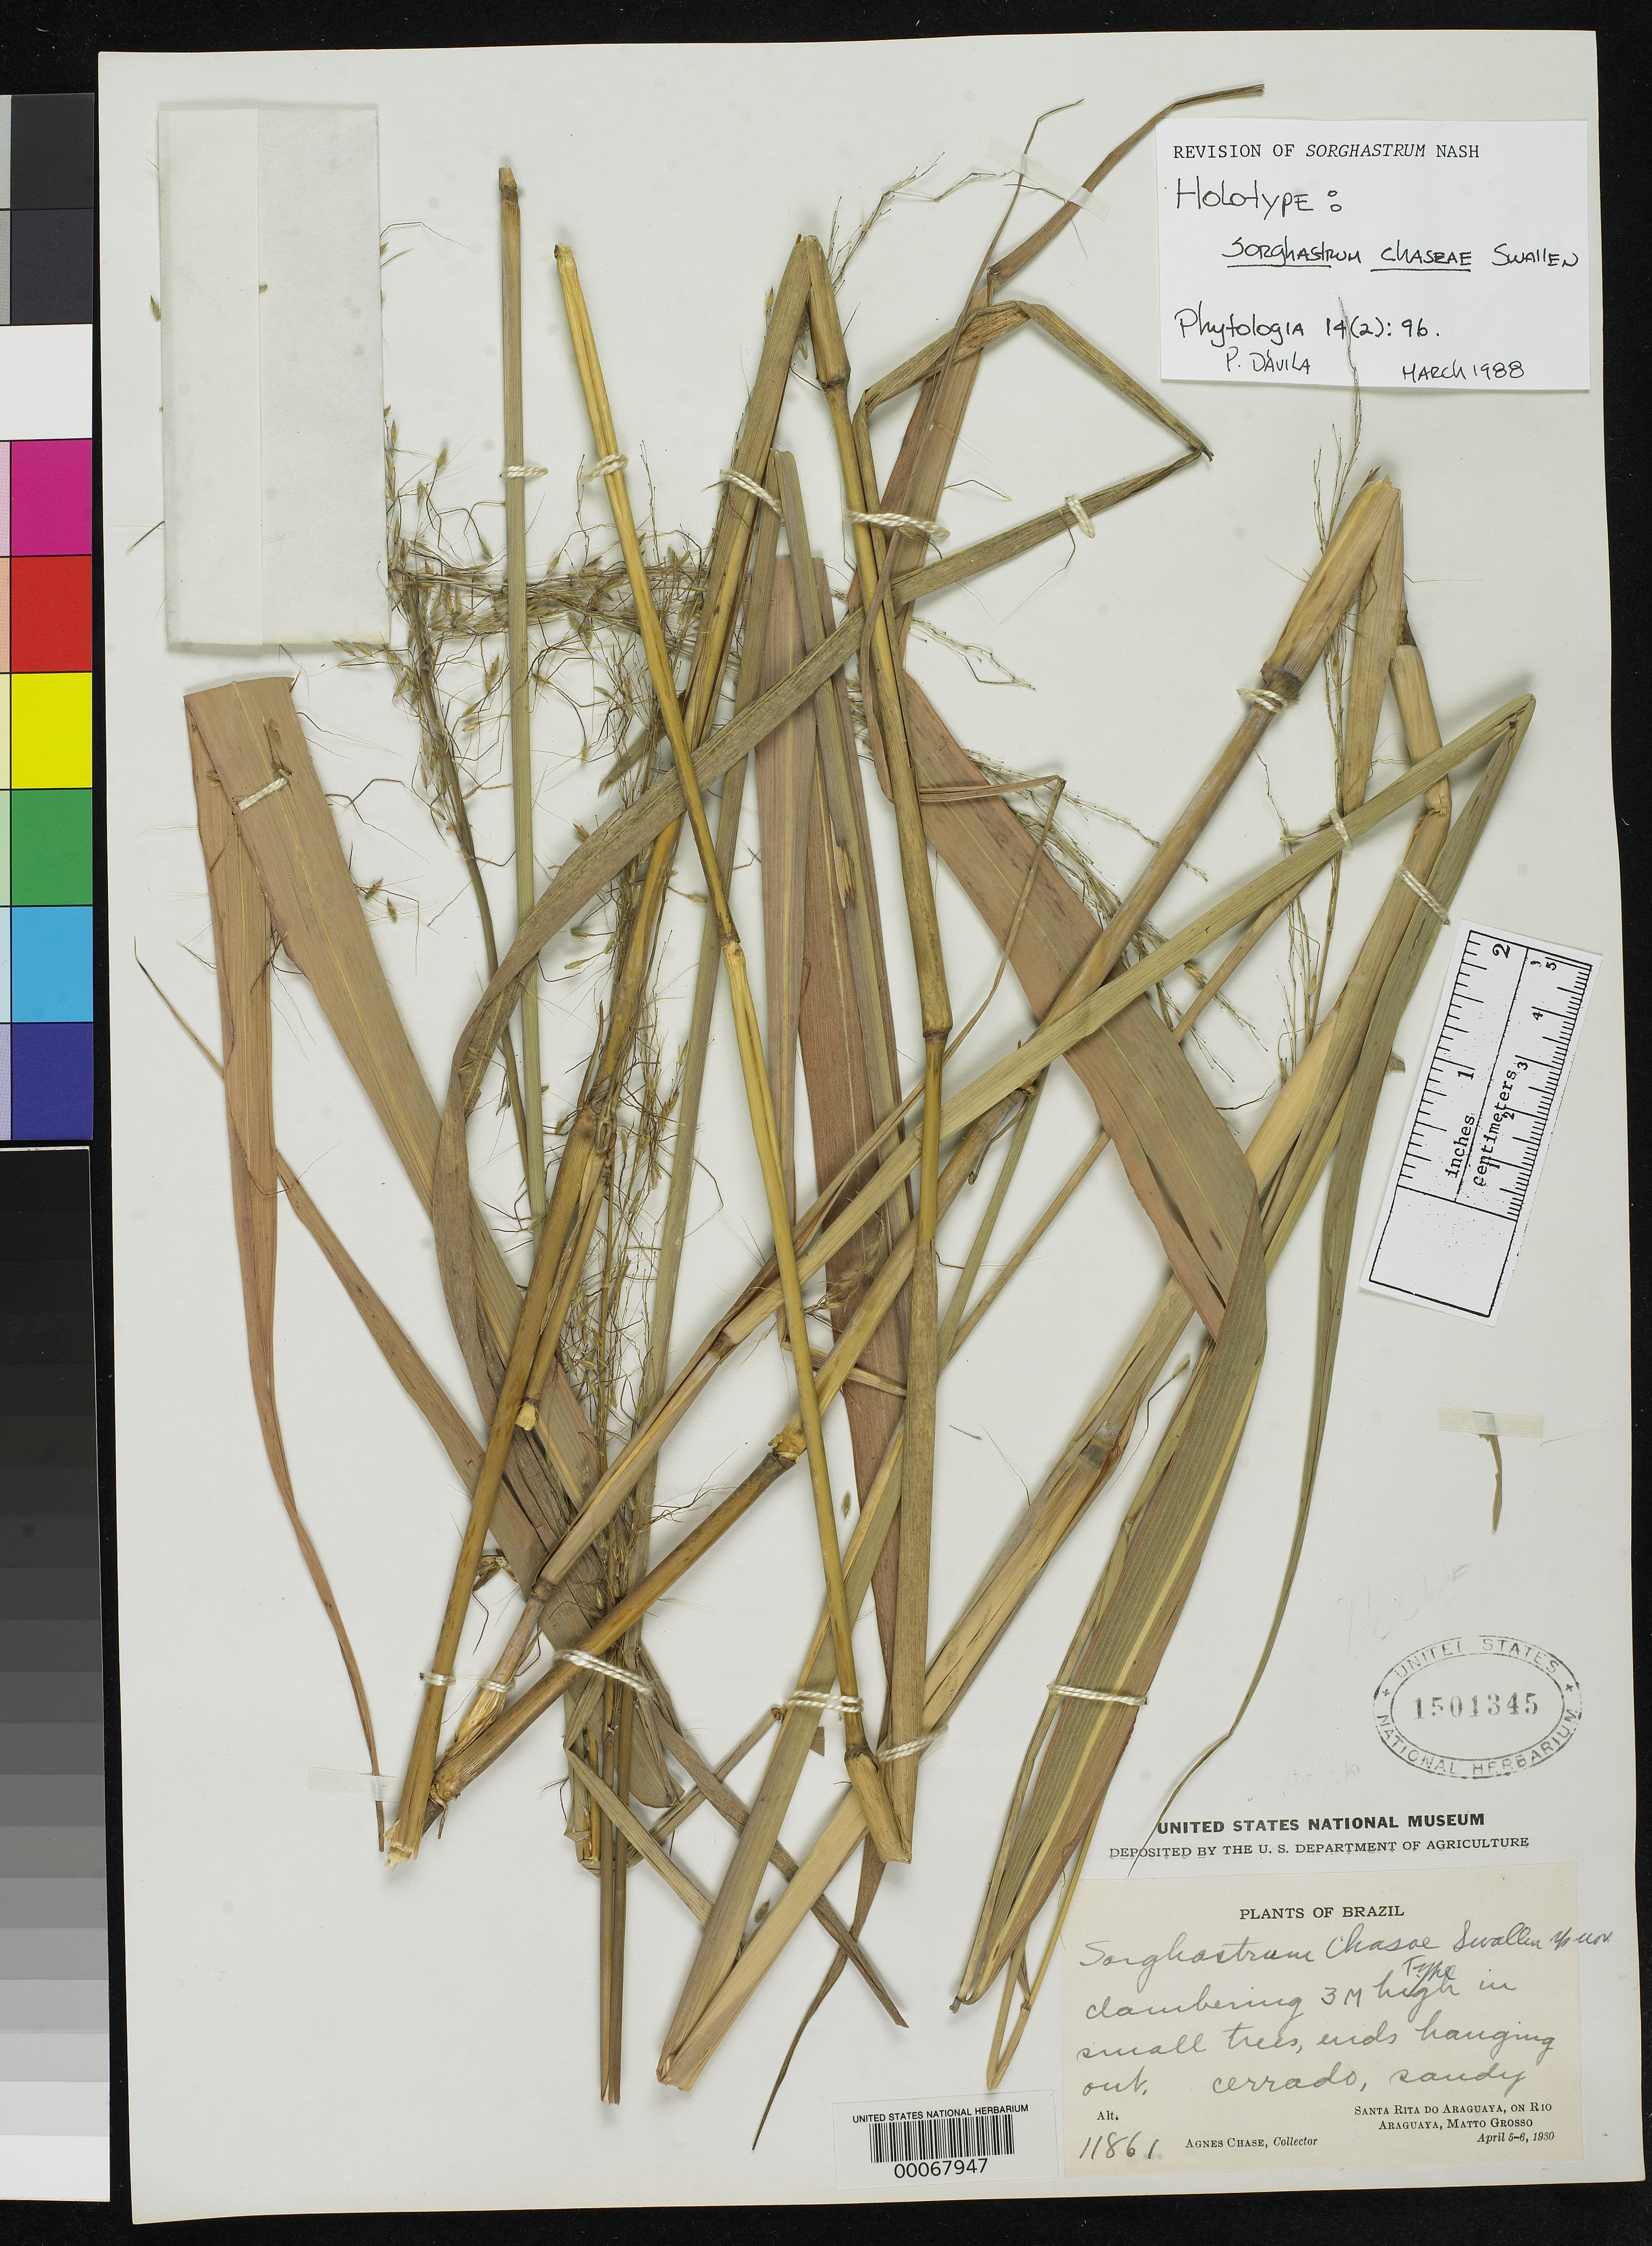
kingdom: Plantae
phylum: Tracheophyta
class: Liliopsida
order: Poales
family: Poaceae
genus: Sorghastrum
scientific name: Sorghastrum chasae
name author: Swallen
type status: Holotype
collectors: A. Chase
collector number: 11861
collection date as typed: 05 Apr 1930 to 06 Apr 1930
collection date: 1930-04-05/1930-04-06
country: Brazil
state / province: Paraíba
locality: Santa Rita do Araguaya, on Rio Araguaya, Matto Grosso.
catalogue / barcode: US 1501345